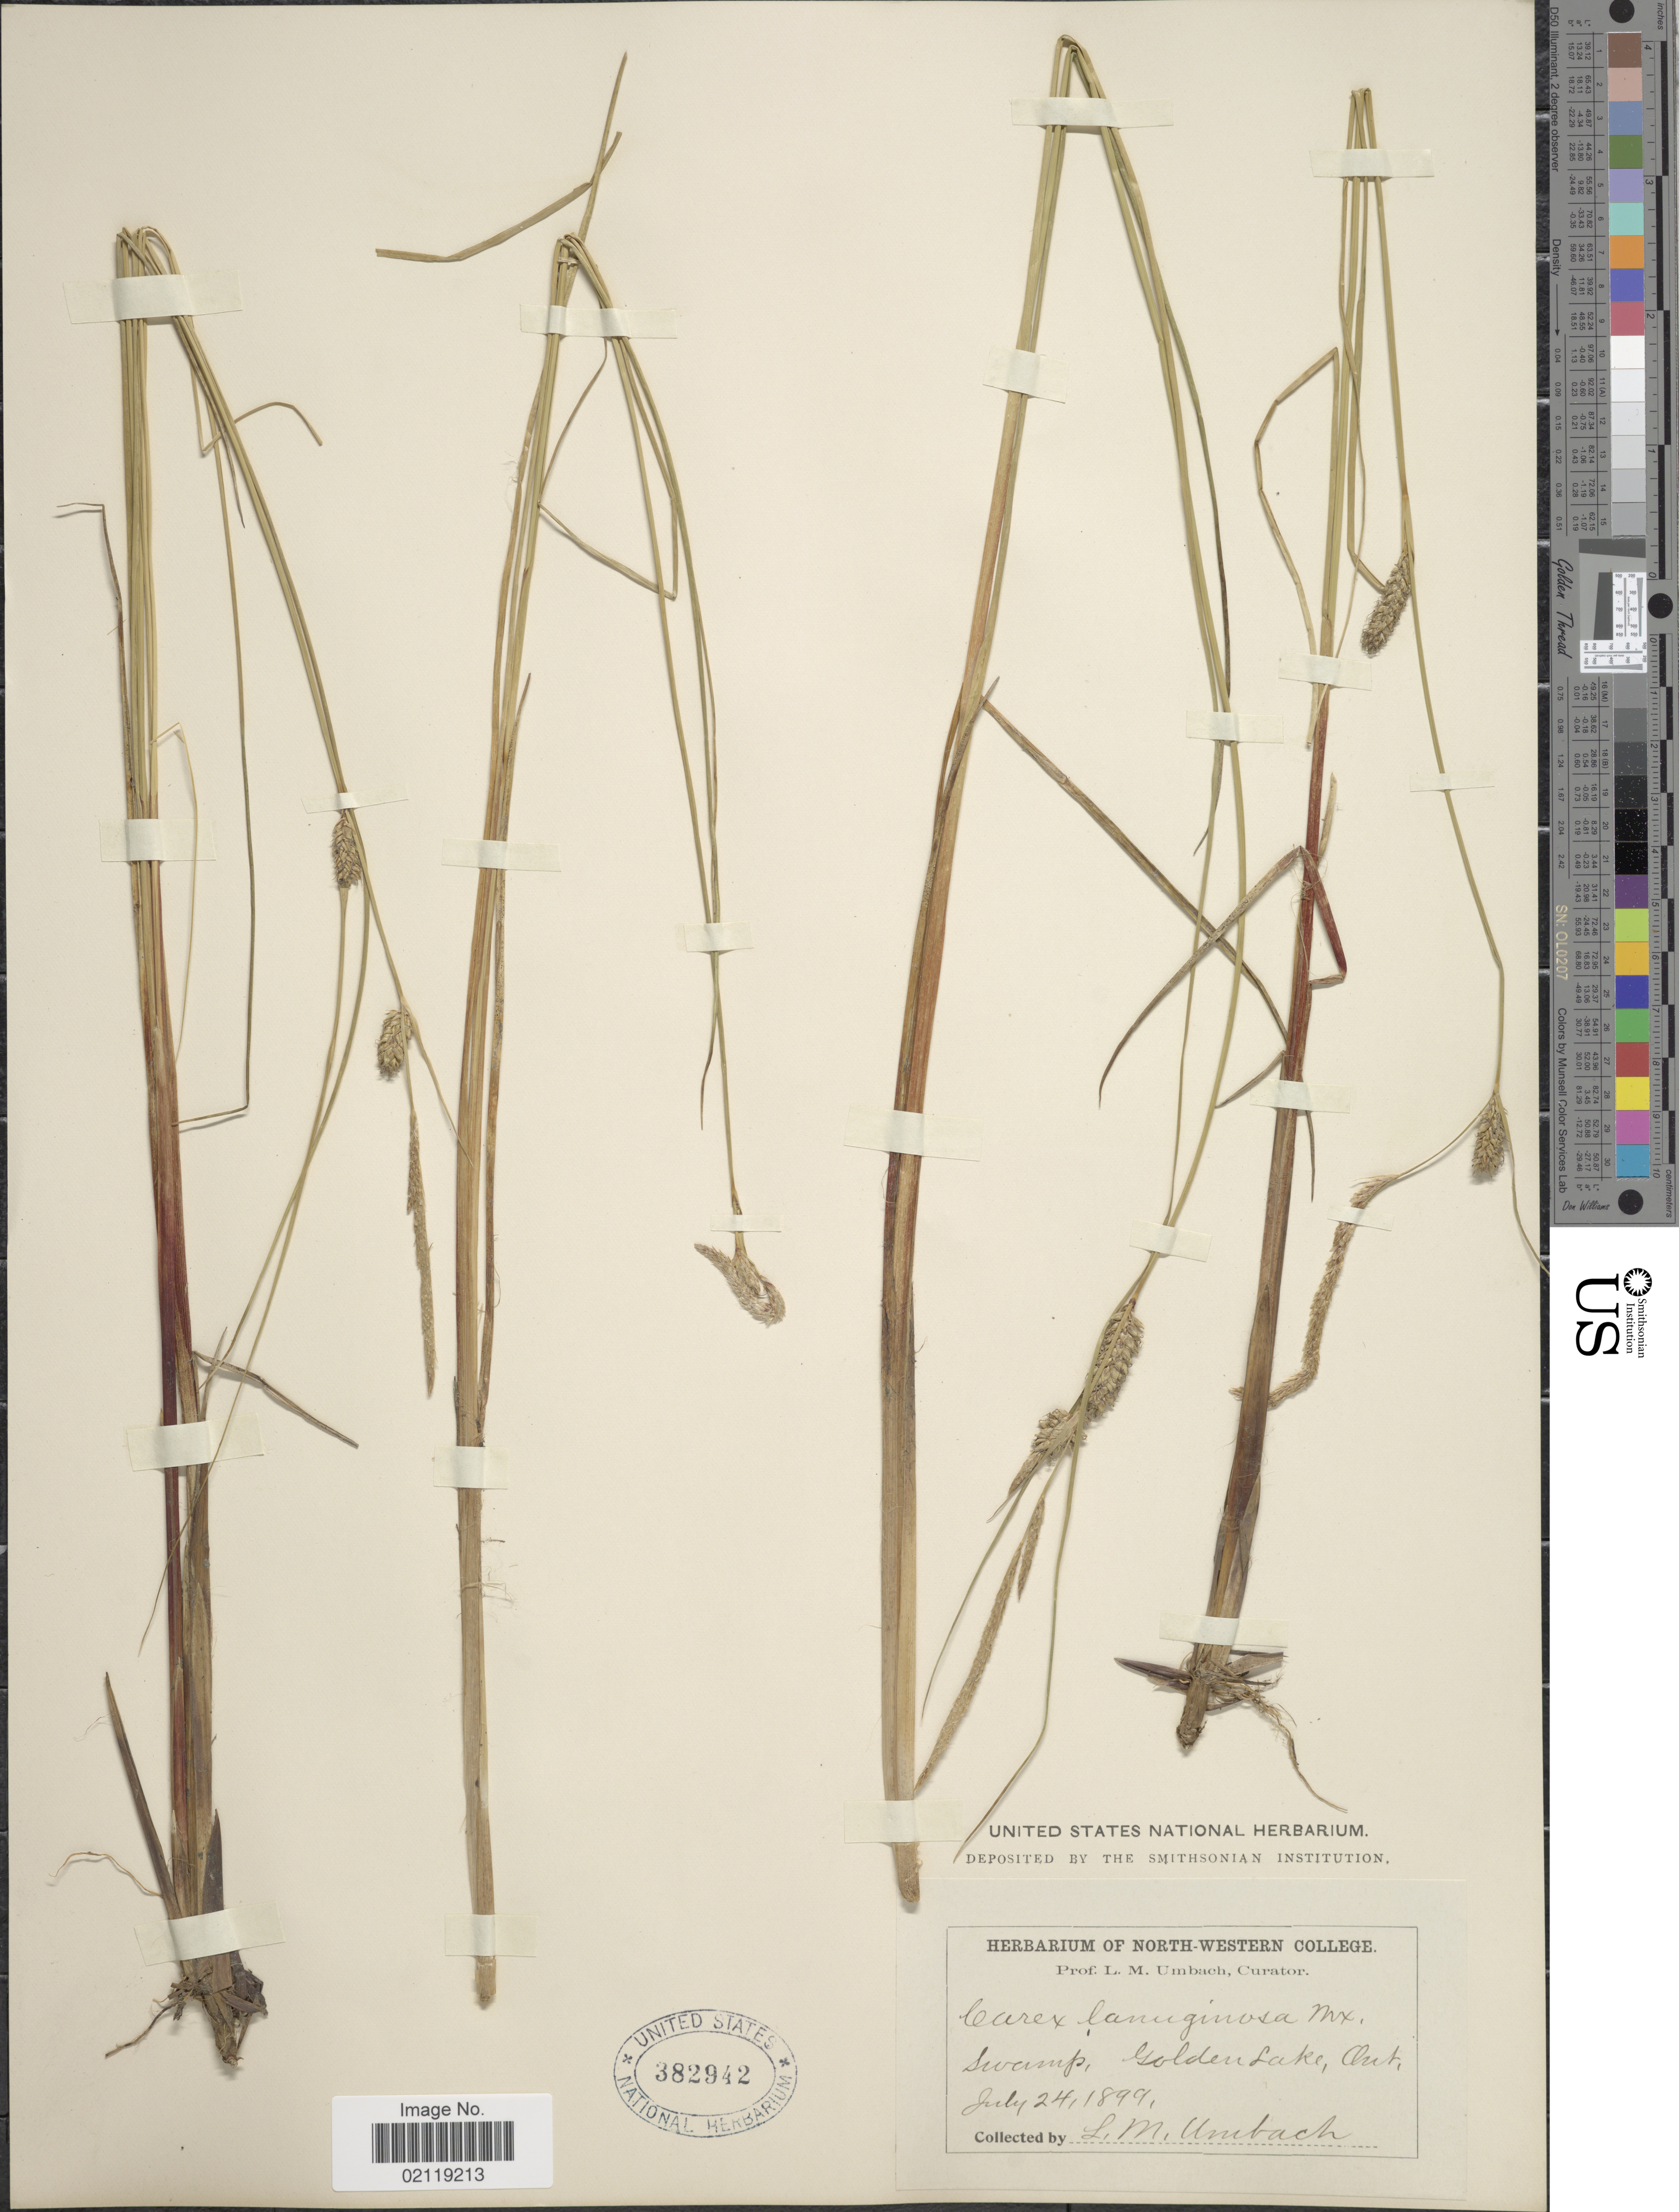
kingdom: Plantae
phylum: Tracheophyta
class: Liliopsida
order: Poales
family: Cyperaceae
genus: Carex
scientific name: Carex pellita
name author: Muhl. ex Willd.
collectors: L. M. Umbach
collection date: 1899-07-24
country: Canada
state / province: Ontario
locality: Swamp, Golden Lake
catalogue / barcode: US 382942